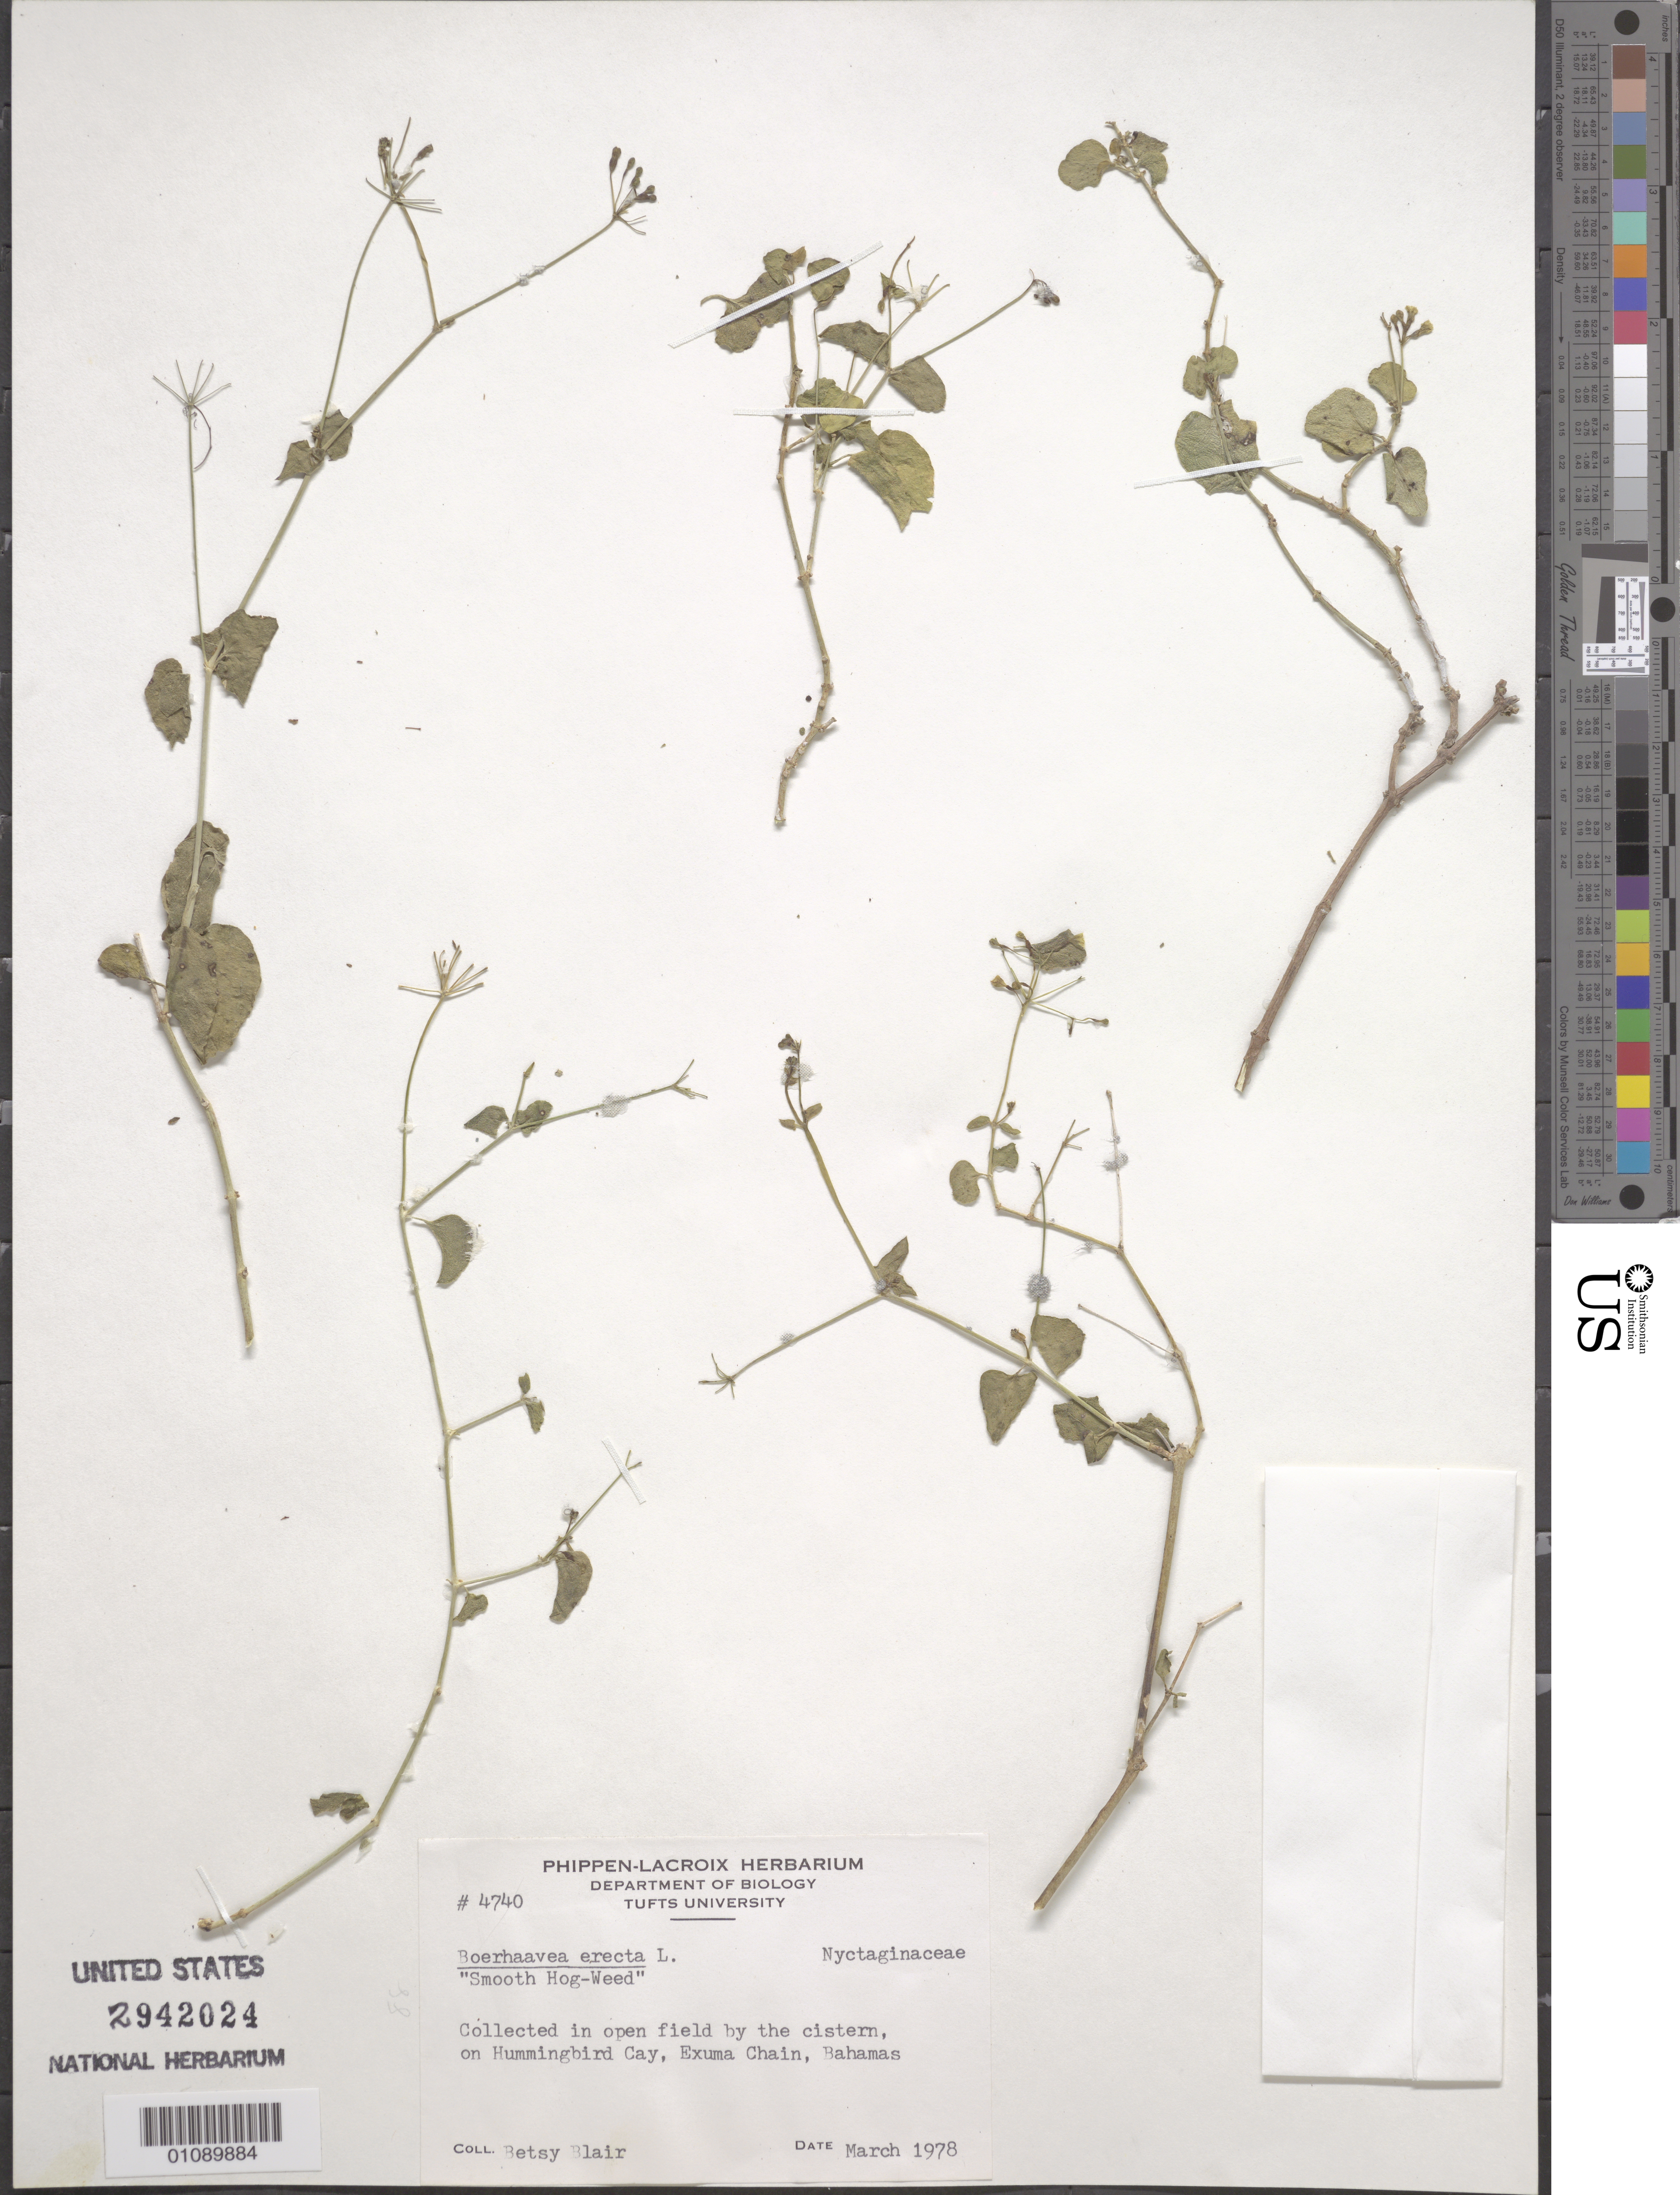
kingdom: Plantae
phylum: Tracheophyta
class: Magnoliopsida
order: Caryophyllales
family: Nyctaginaceae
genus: Boerhavia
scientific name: Boerhavia erecta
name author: L.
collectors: B. Blair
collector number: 4740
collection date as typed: Mar 1978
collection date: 1978-03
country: Bahamas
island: Hummingbird Cay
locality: Exuma Chain, Hummingbird Cay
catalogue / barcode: US 2942024